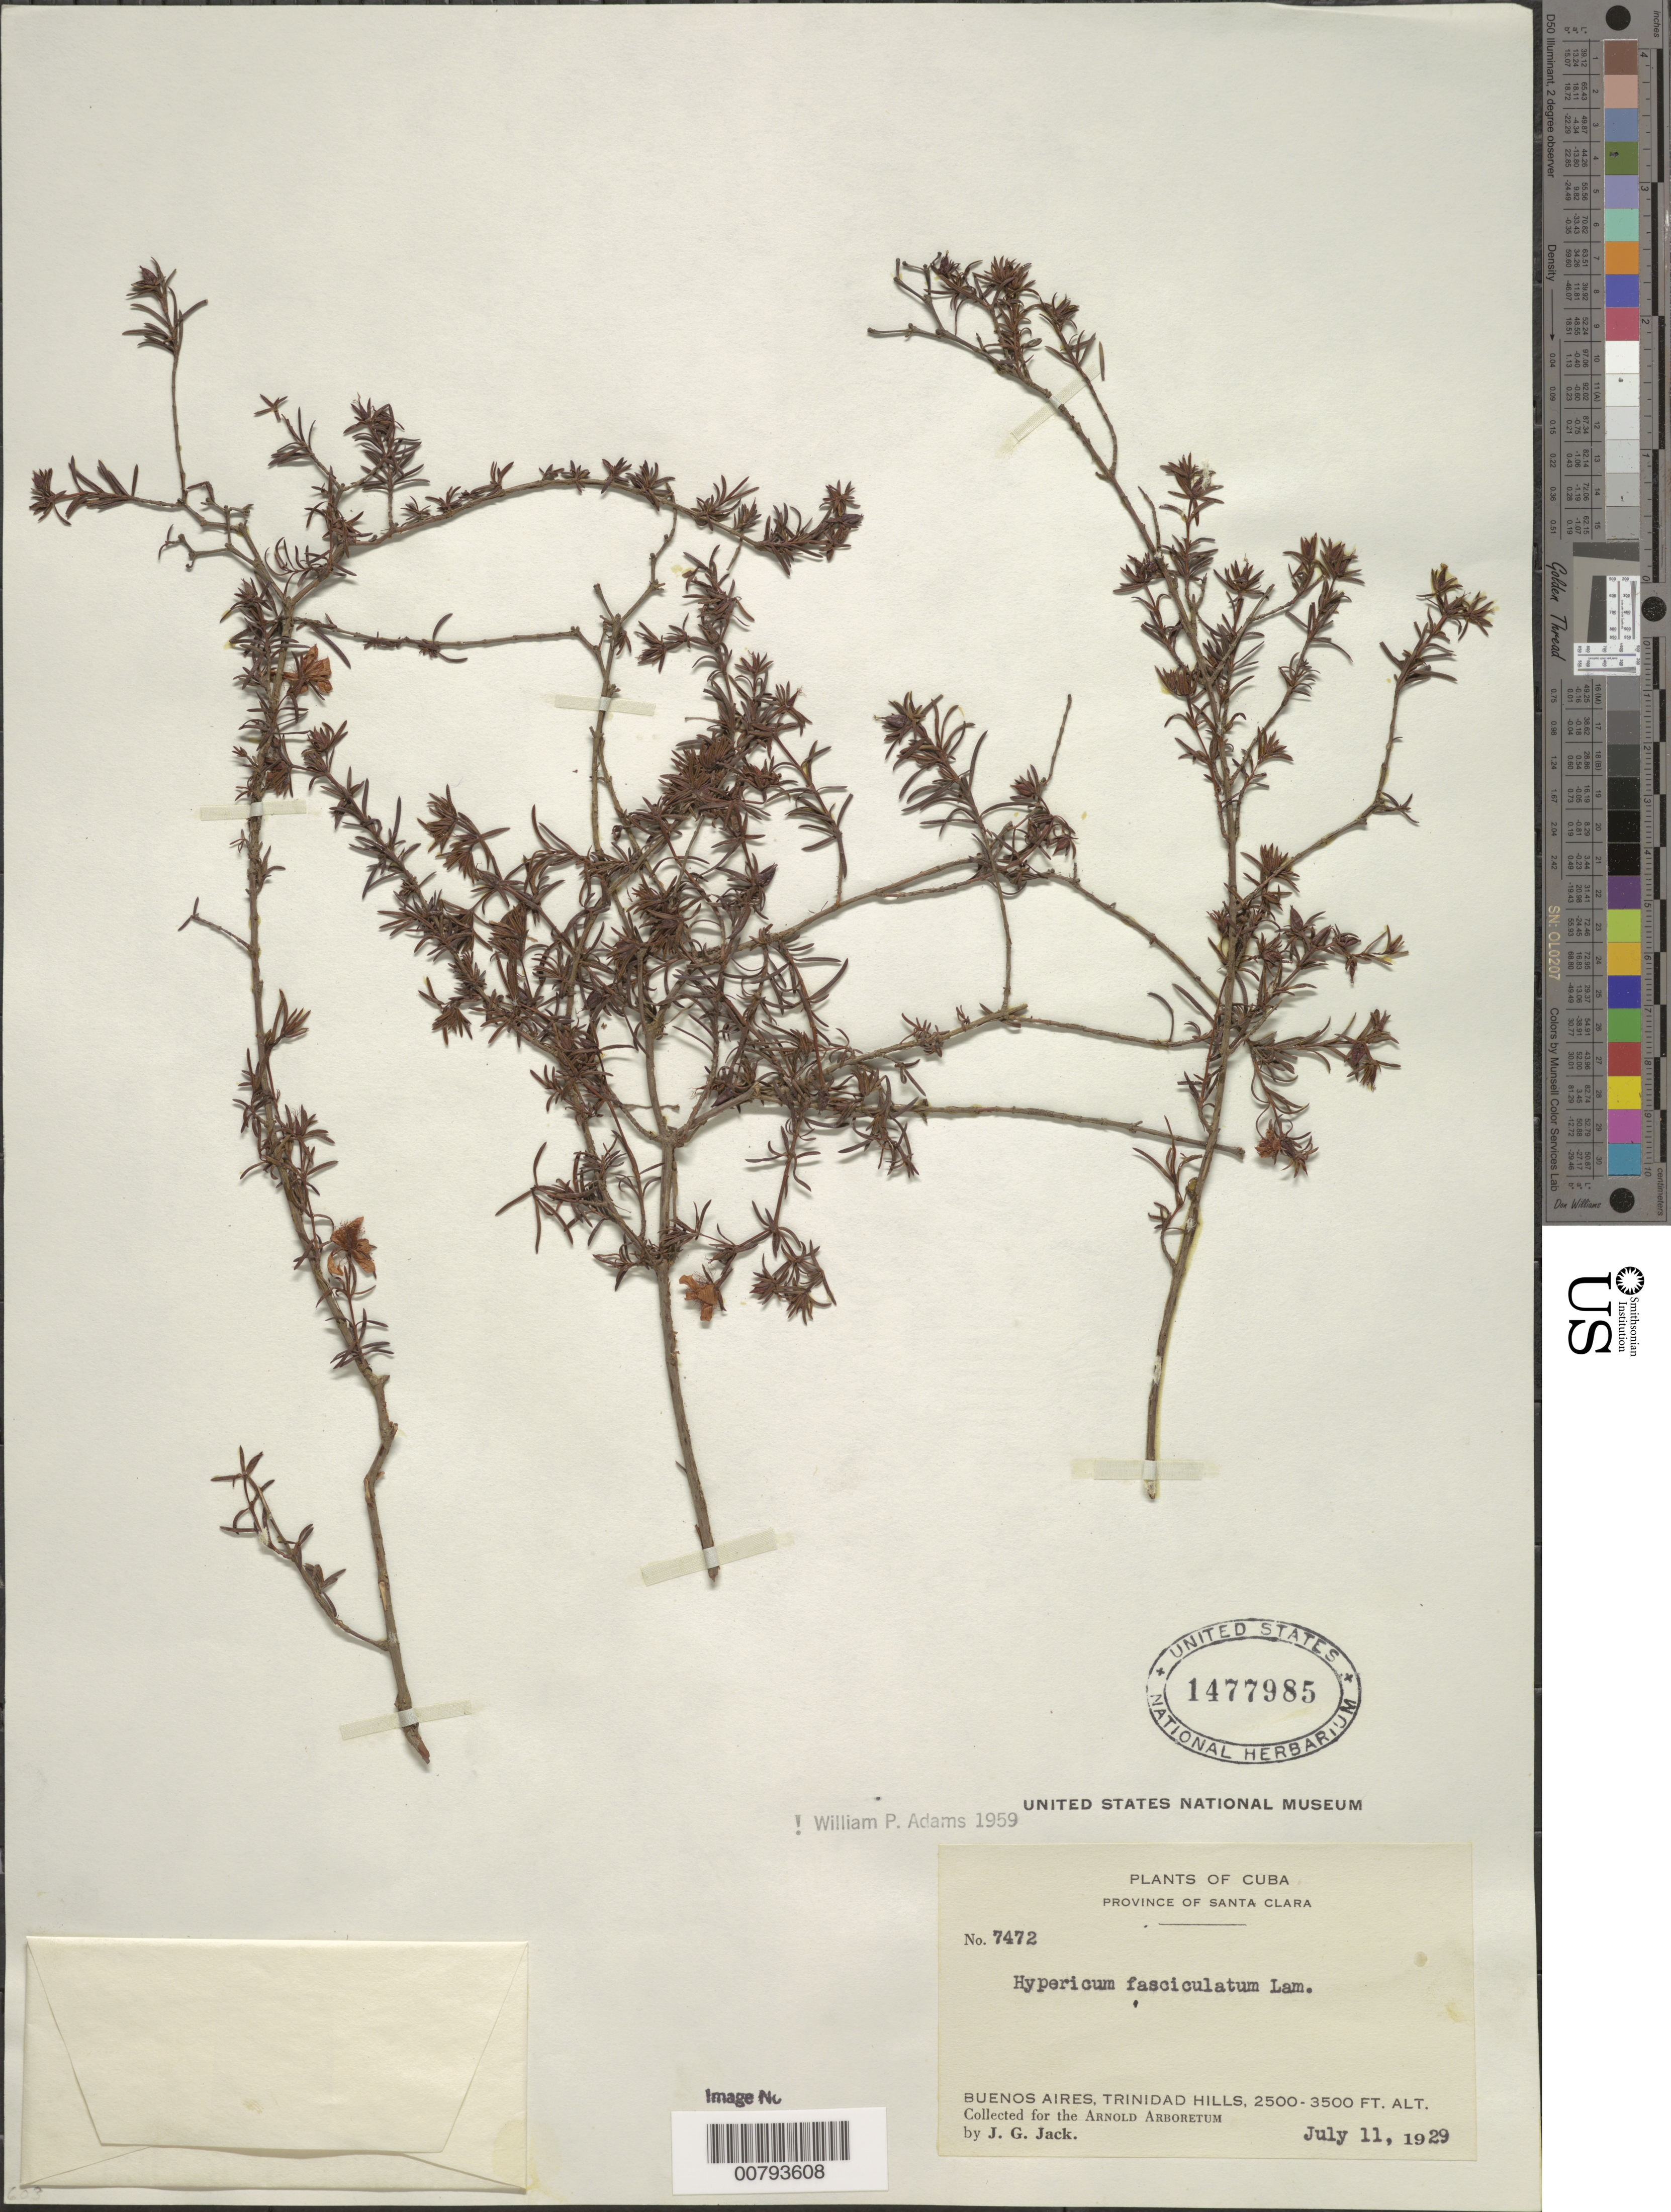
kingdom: Plantae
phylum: Tracheophyta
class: Magnoliopsida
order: Malpighiales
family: Hypericaceae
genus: Hypericum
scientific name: Hypericum fasciculatum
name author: Lam.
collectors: J. G. Jack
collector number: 7472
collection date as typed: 11 Jul 1929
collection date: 1929-07-11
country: Cuba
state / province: Santa Clara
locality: Buenos Aires, Trinidad Hills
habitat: Hills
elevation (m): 762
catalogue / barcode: US 1477985